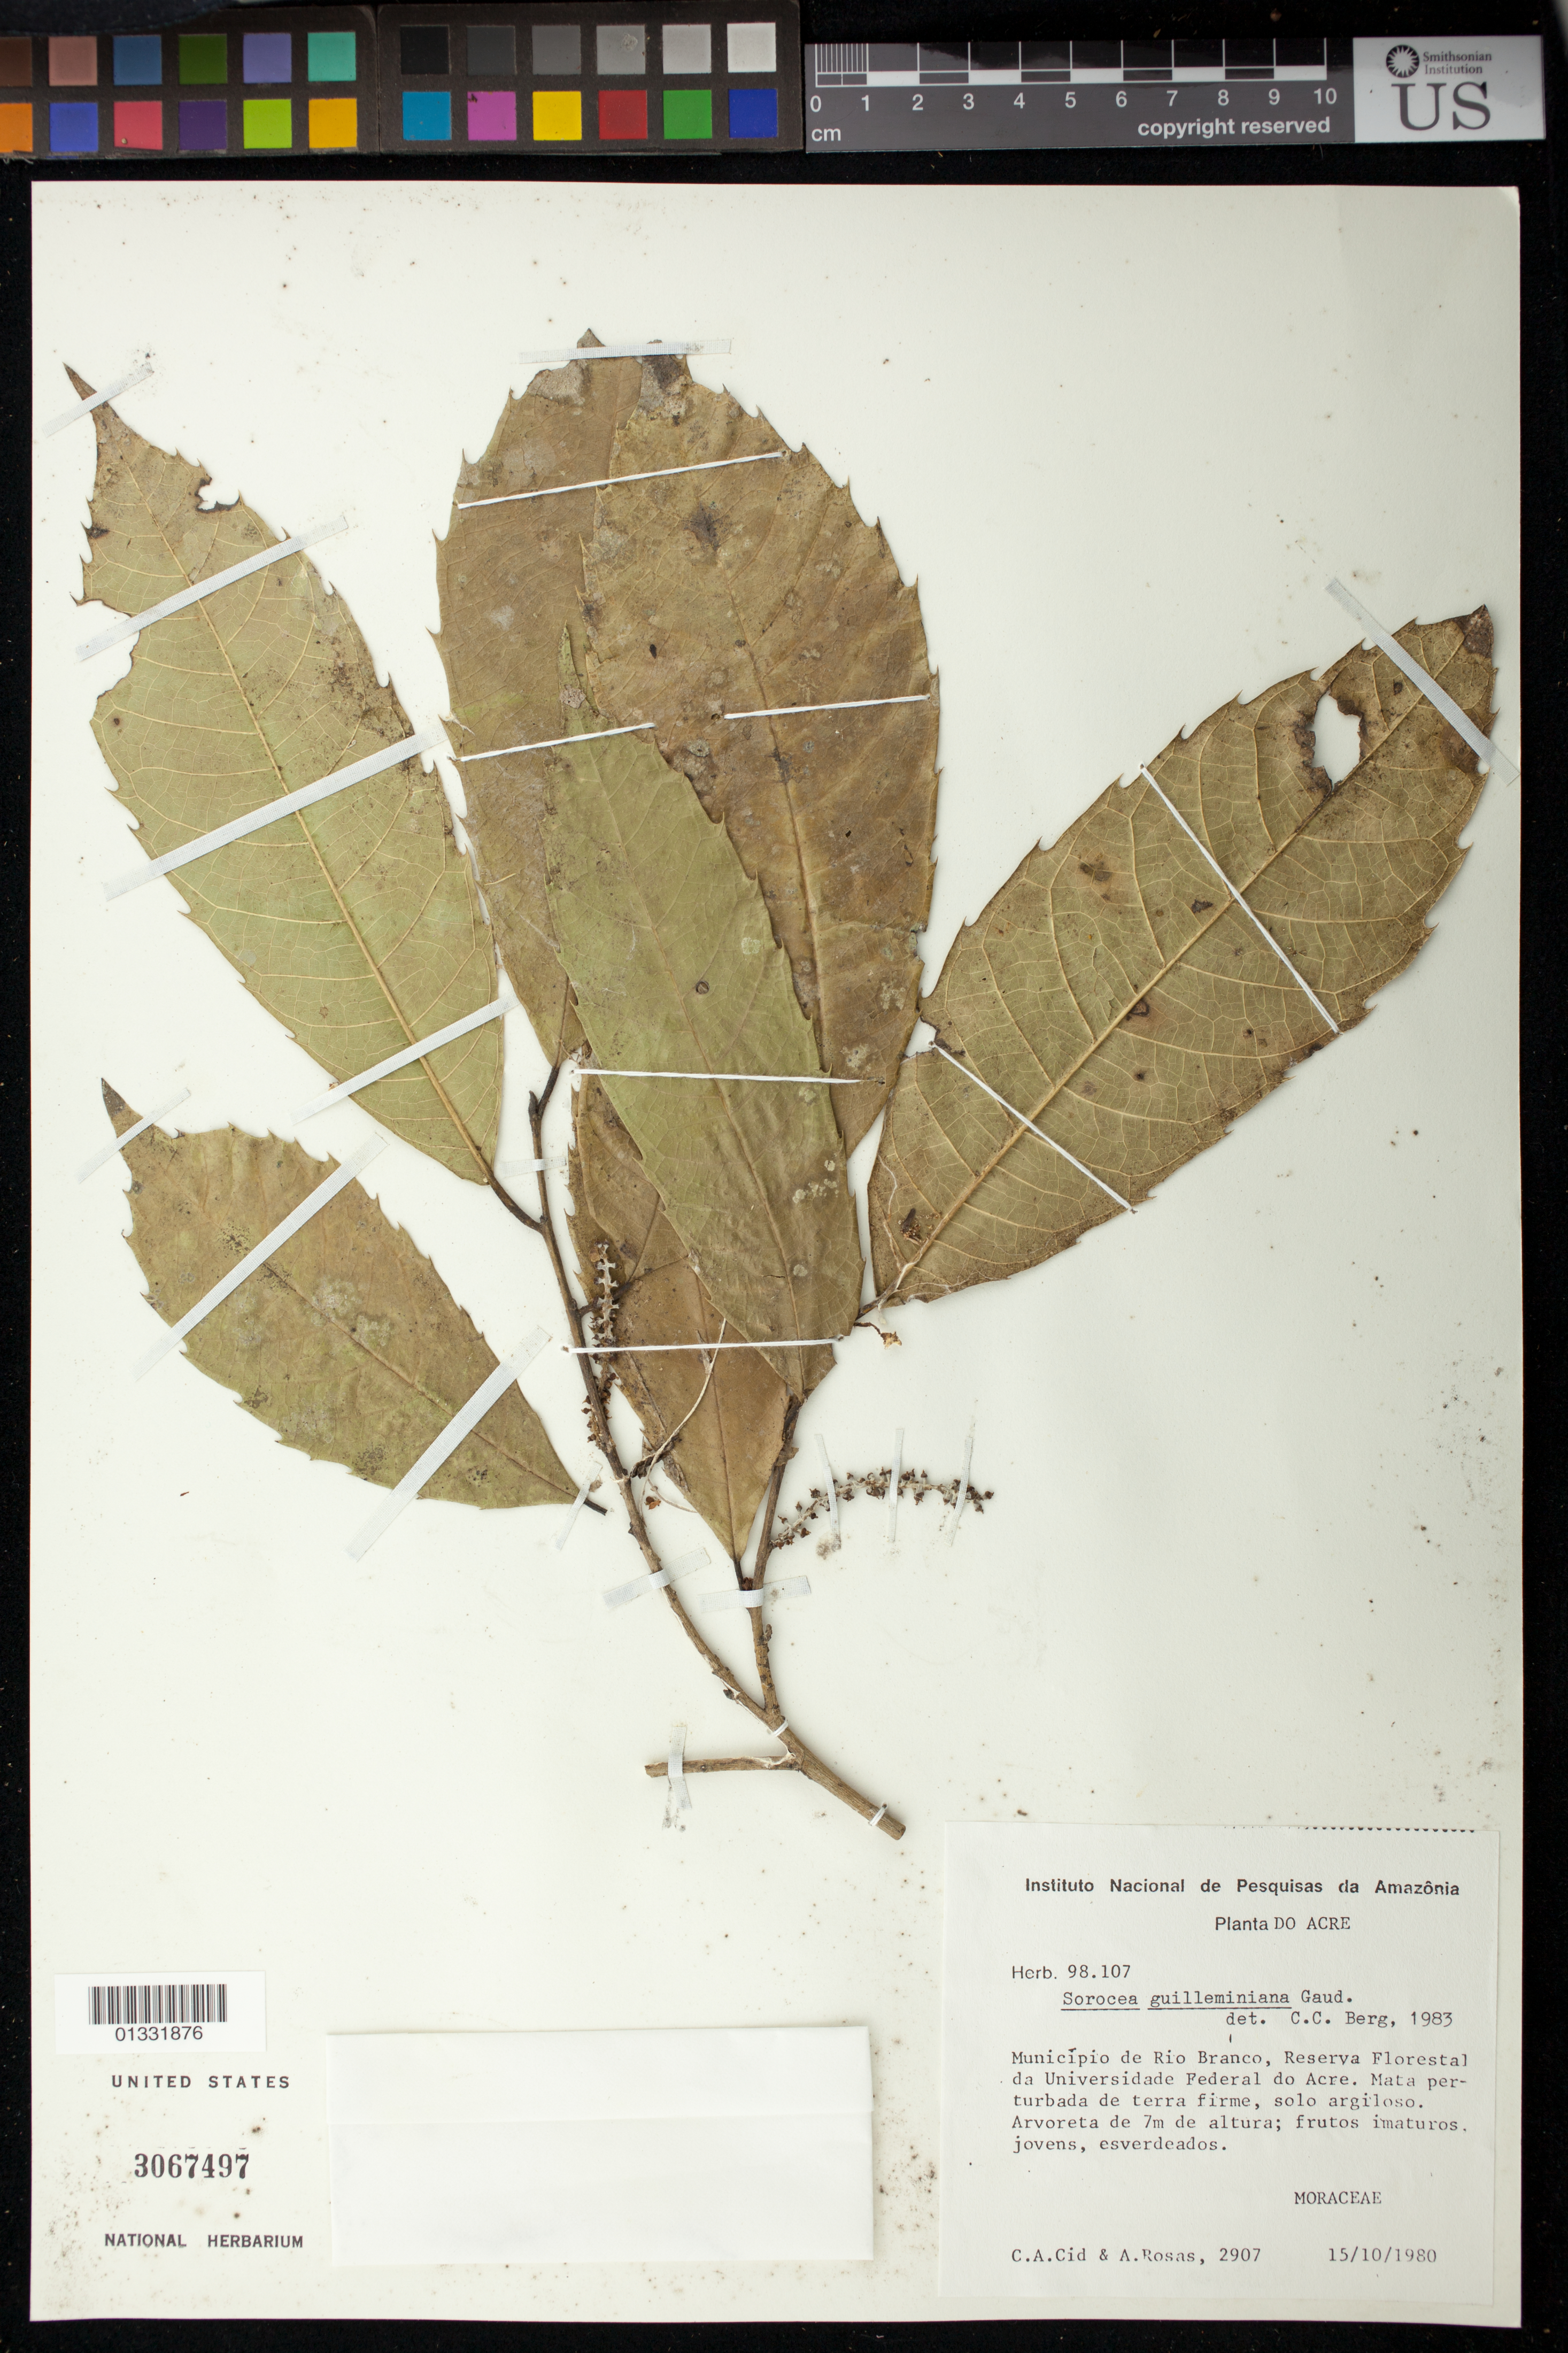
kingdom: Plantae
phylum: Tracheophyta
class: Magnoliopsida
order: Rosales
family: Moraceae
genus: Sorocea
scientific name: Sorocea guilleminiana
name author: Gaudich.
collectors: C. A. Cid Ferreira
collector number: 2907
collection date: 1980-10-15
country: Brazil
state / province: Acre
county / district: Rio Branco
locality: Reserva Florestal da Universidade Federal do Acre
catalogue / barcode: US 3067497